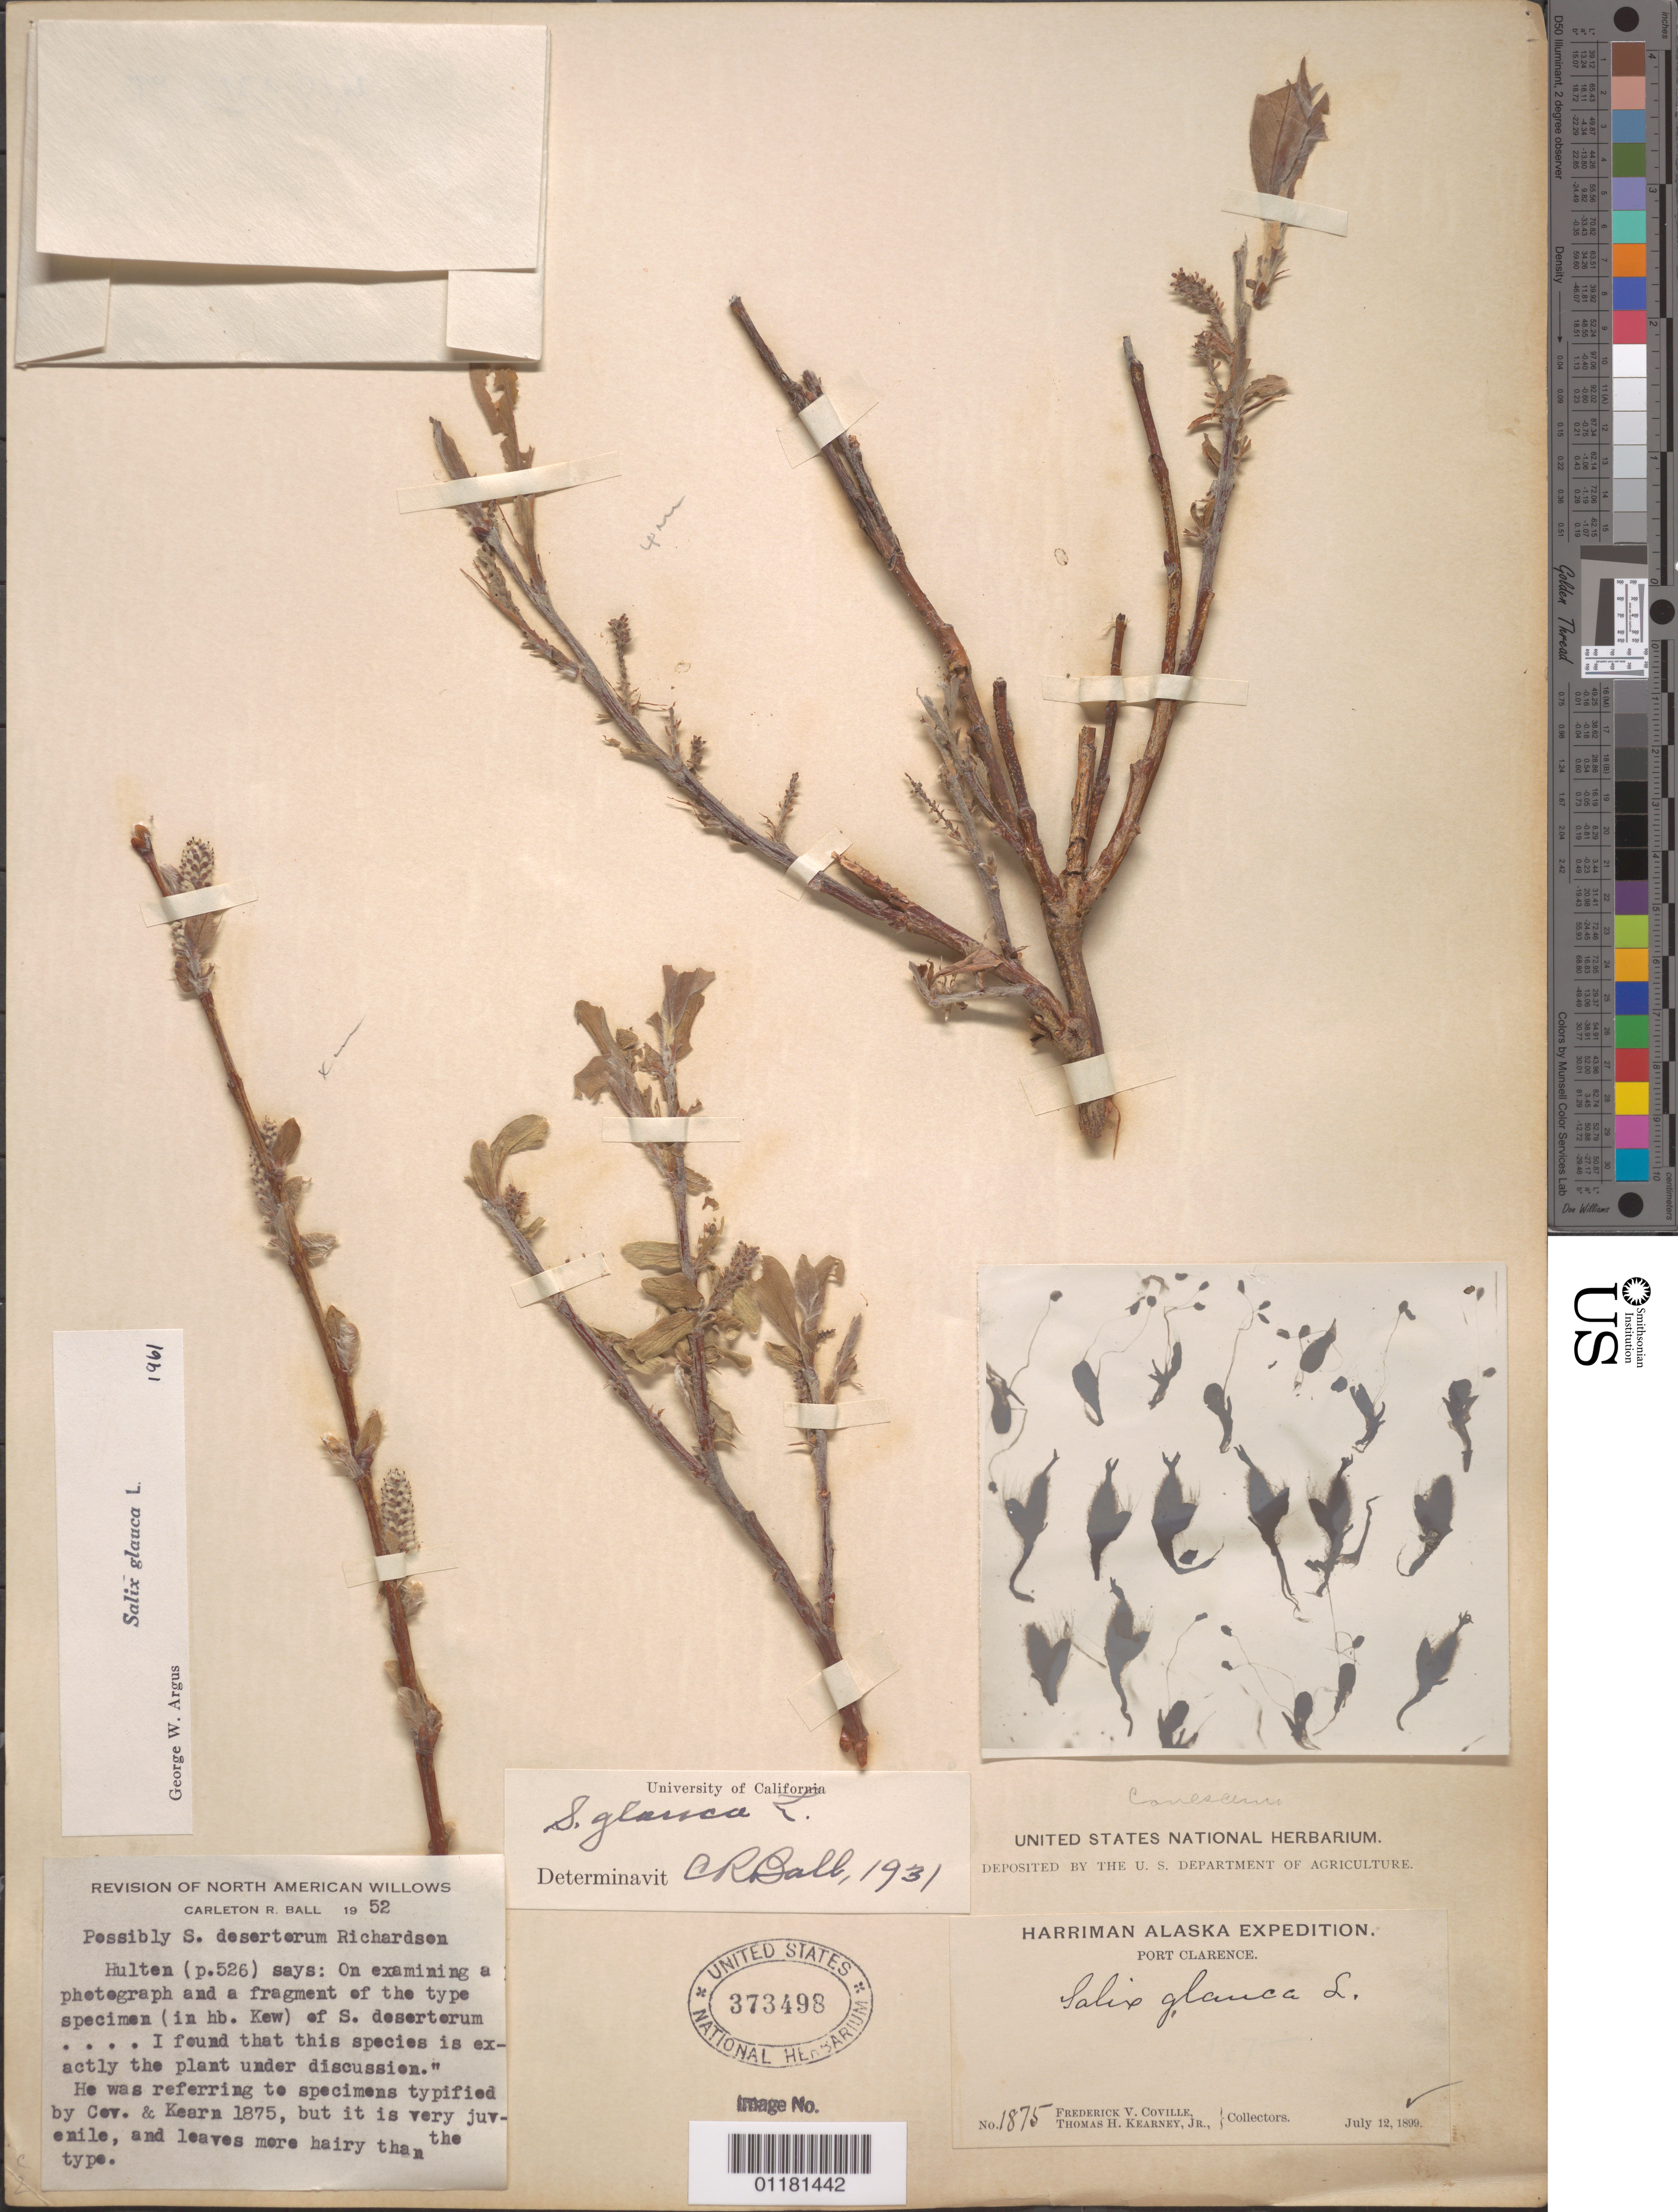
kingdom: Plantae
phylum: Tracheophyta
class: Magnoliopsida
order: Malpighiales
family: Salicaceae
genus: Salix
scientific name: Salix glauca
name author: L.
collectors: F. V. Coville & T. H. Kearney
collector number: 1875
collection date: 1899-07-12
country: United States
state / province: Alaska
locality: Port Clarence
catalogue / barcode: US 373498